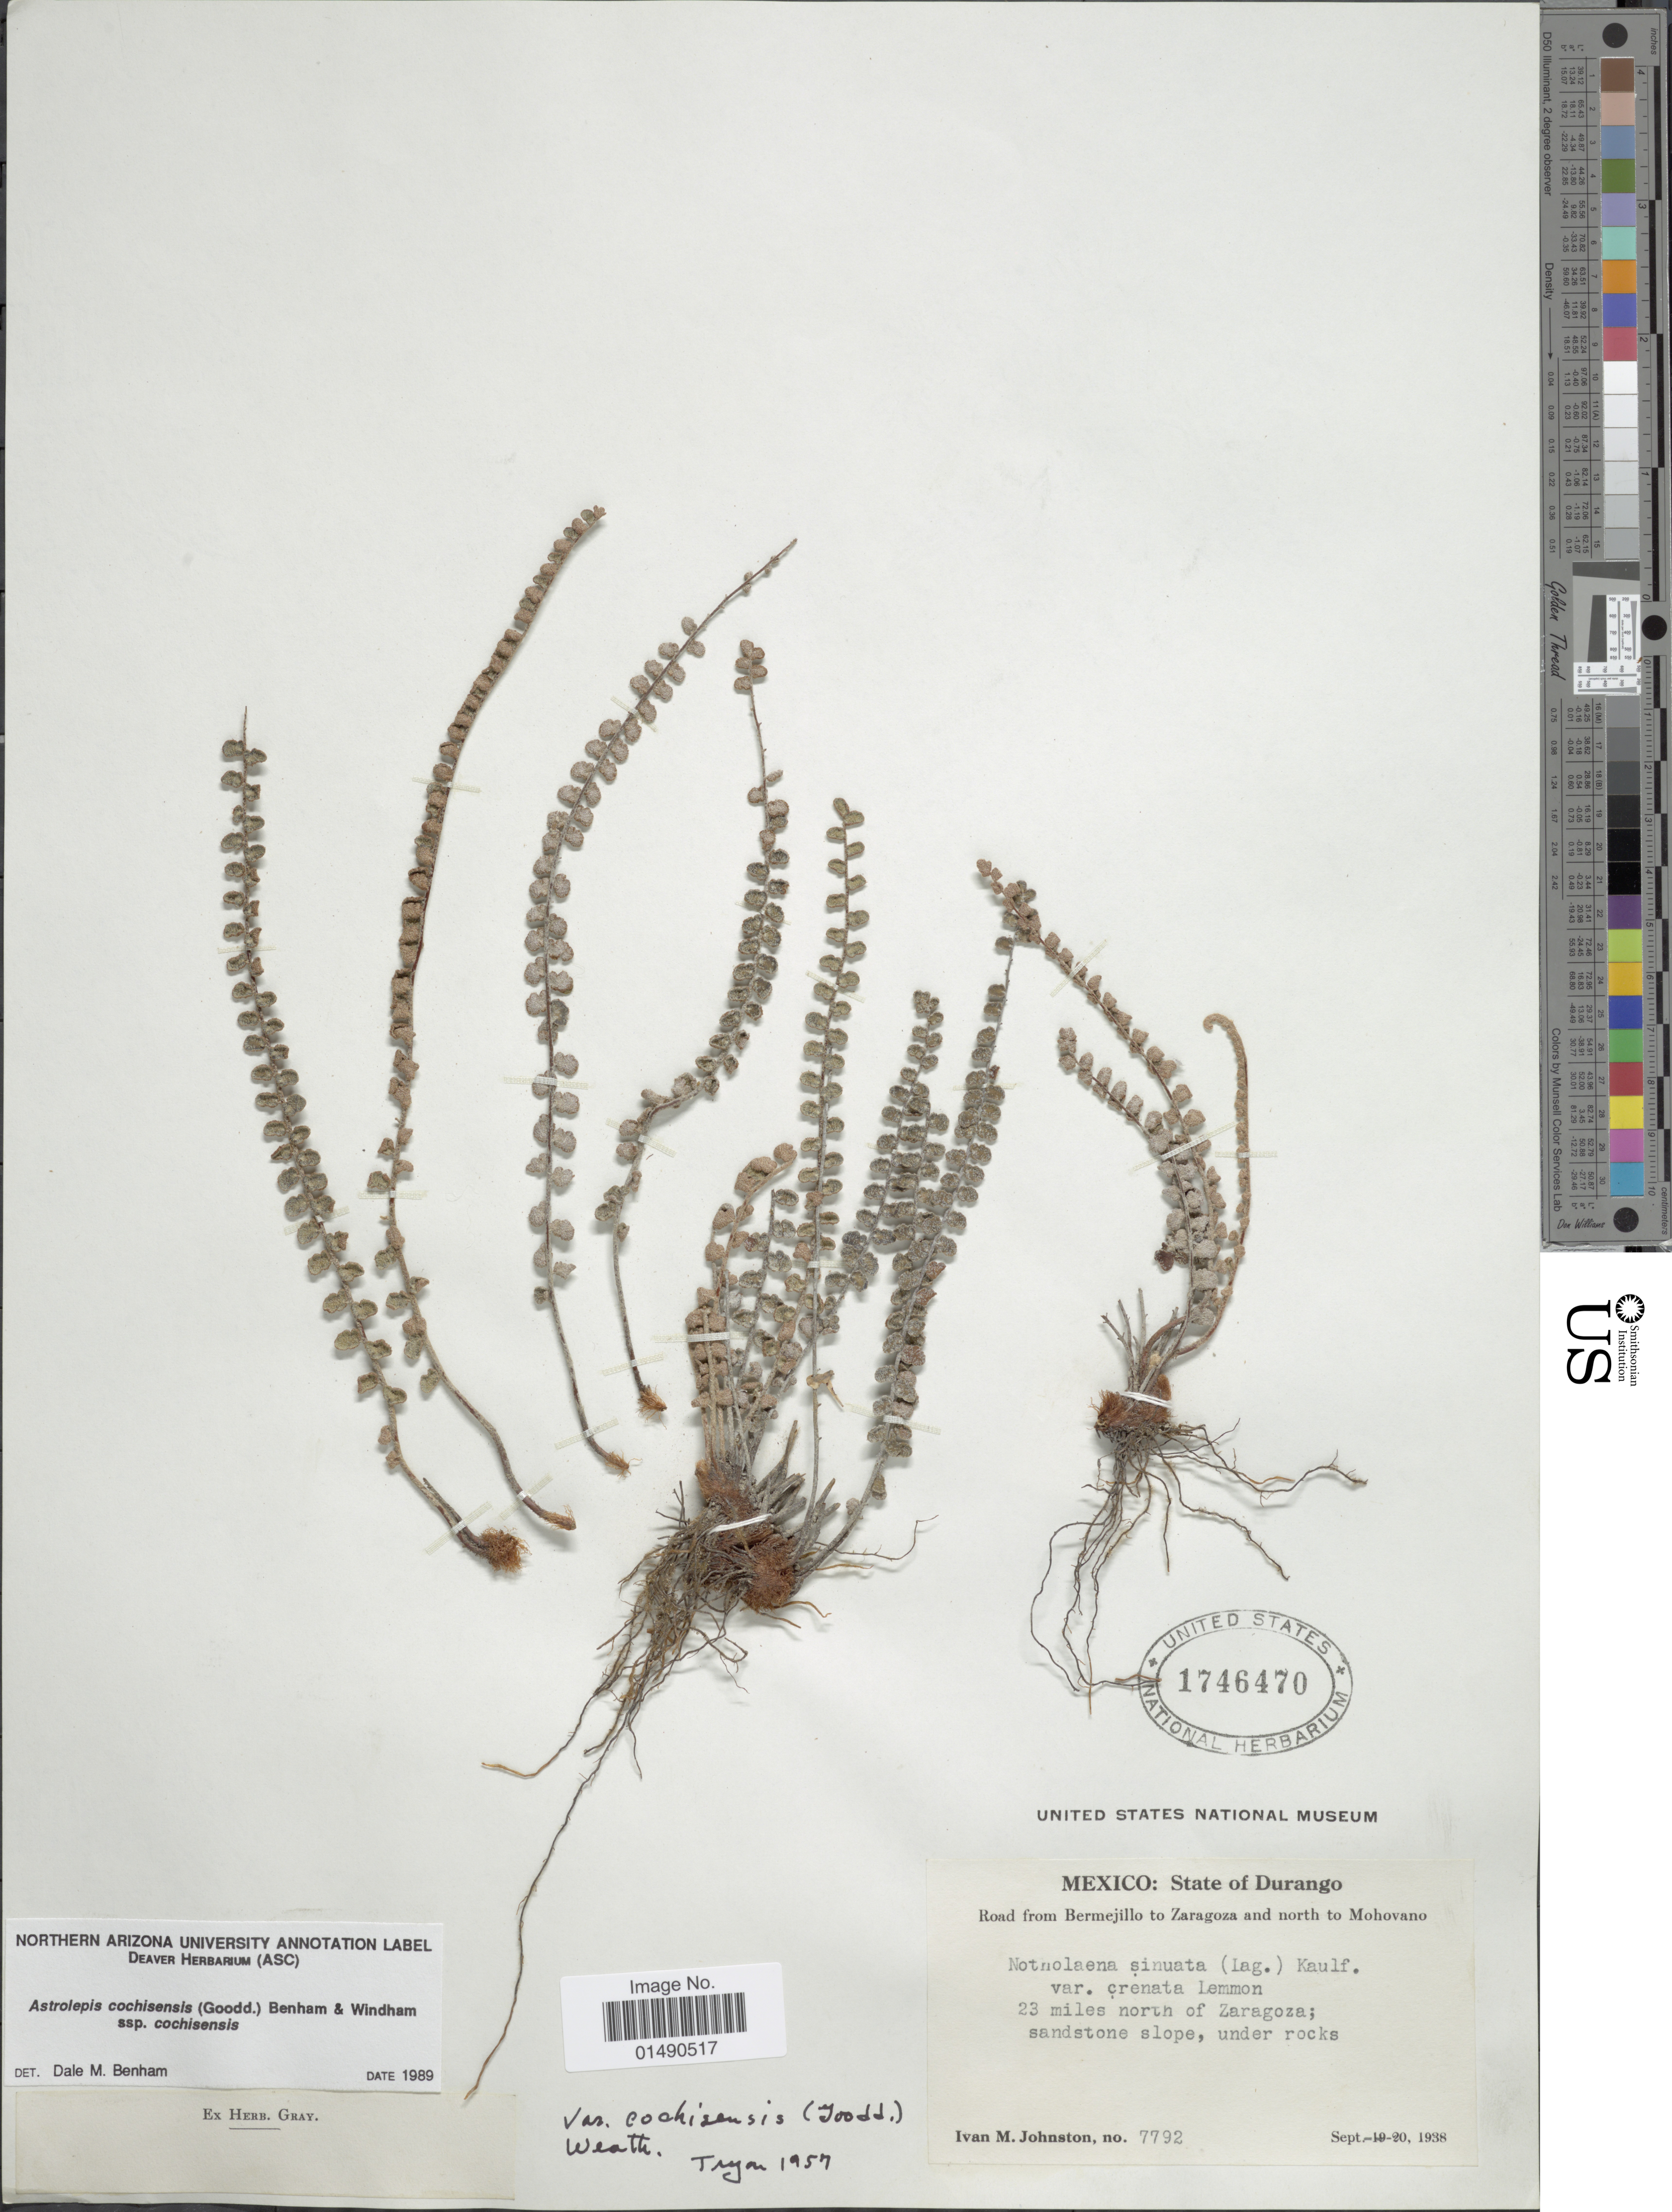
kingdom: Plantae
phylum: Tracheophyta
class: Polypodiopsida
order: Polypodiales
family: Pteridaceae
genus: Astrolepis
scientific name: Astrolepis cochisensis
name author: (C.O. Goodd.) D.M. Benham & Windham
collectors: I.M. Johnston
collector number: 7792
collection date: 1938-09-20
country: Mexico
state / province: Durango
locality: Road from Bermejillo to Zaragoza and north to Mohovano, 23 miles north of Zaragoza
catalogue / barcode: US 1746470